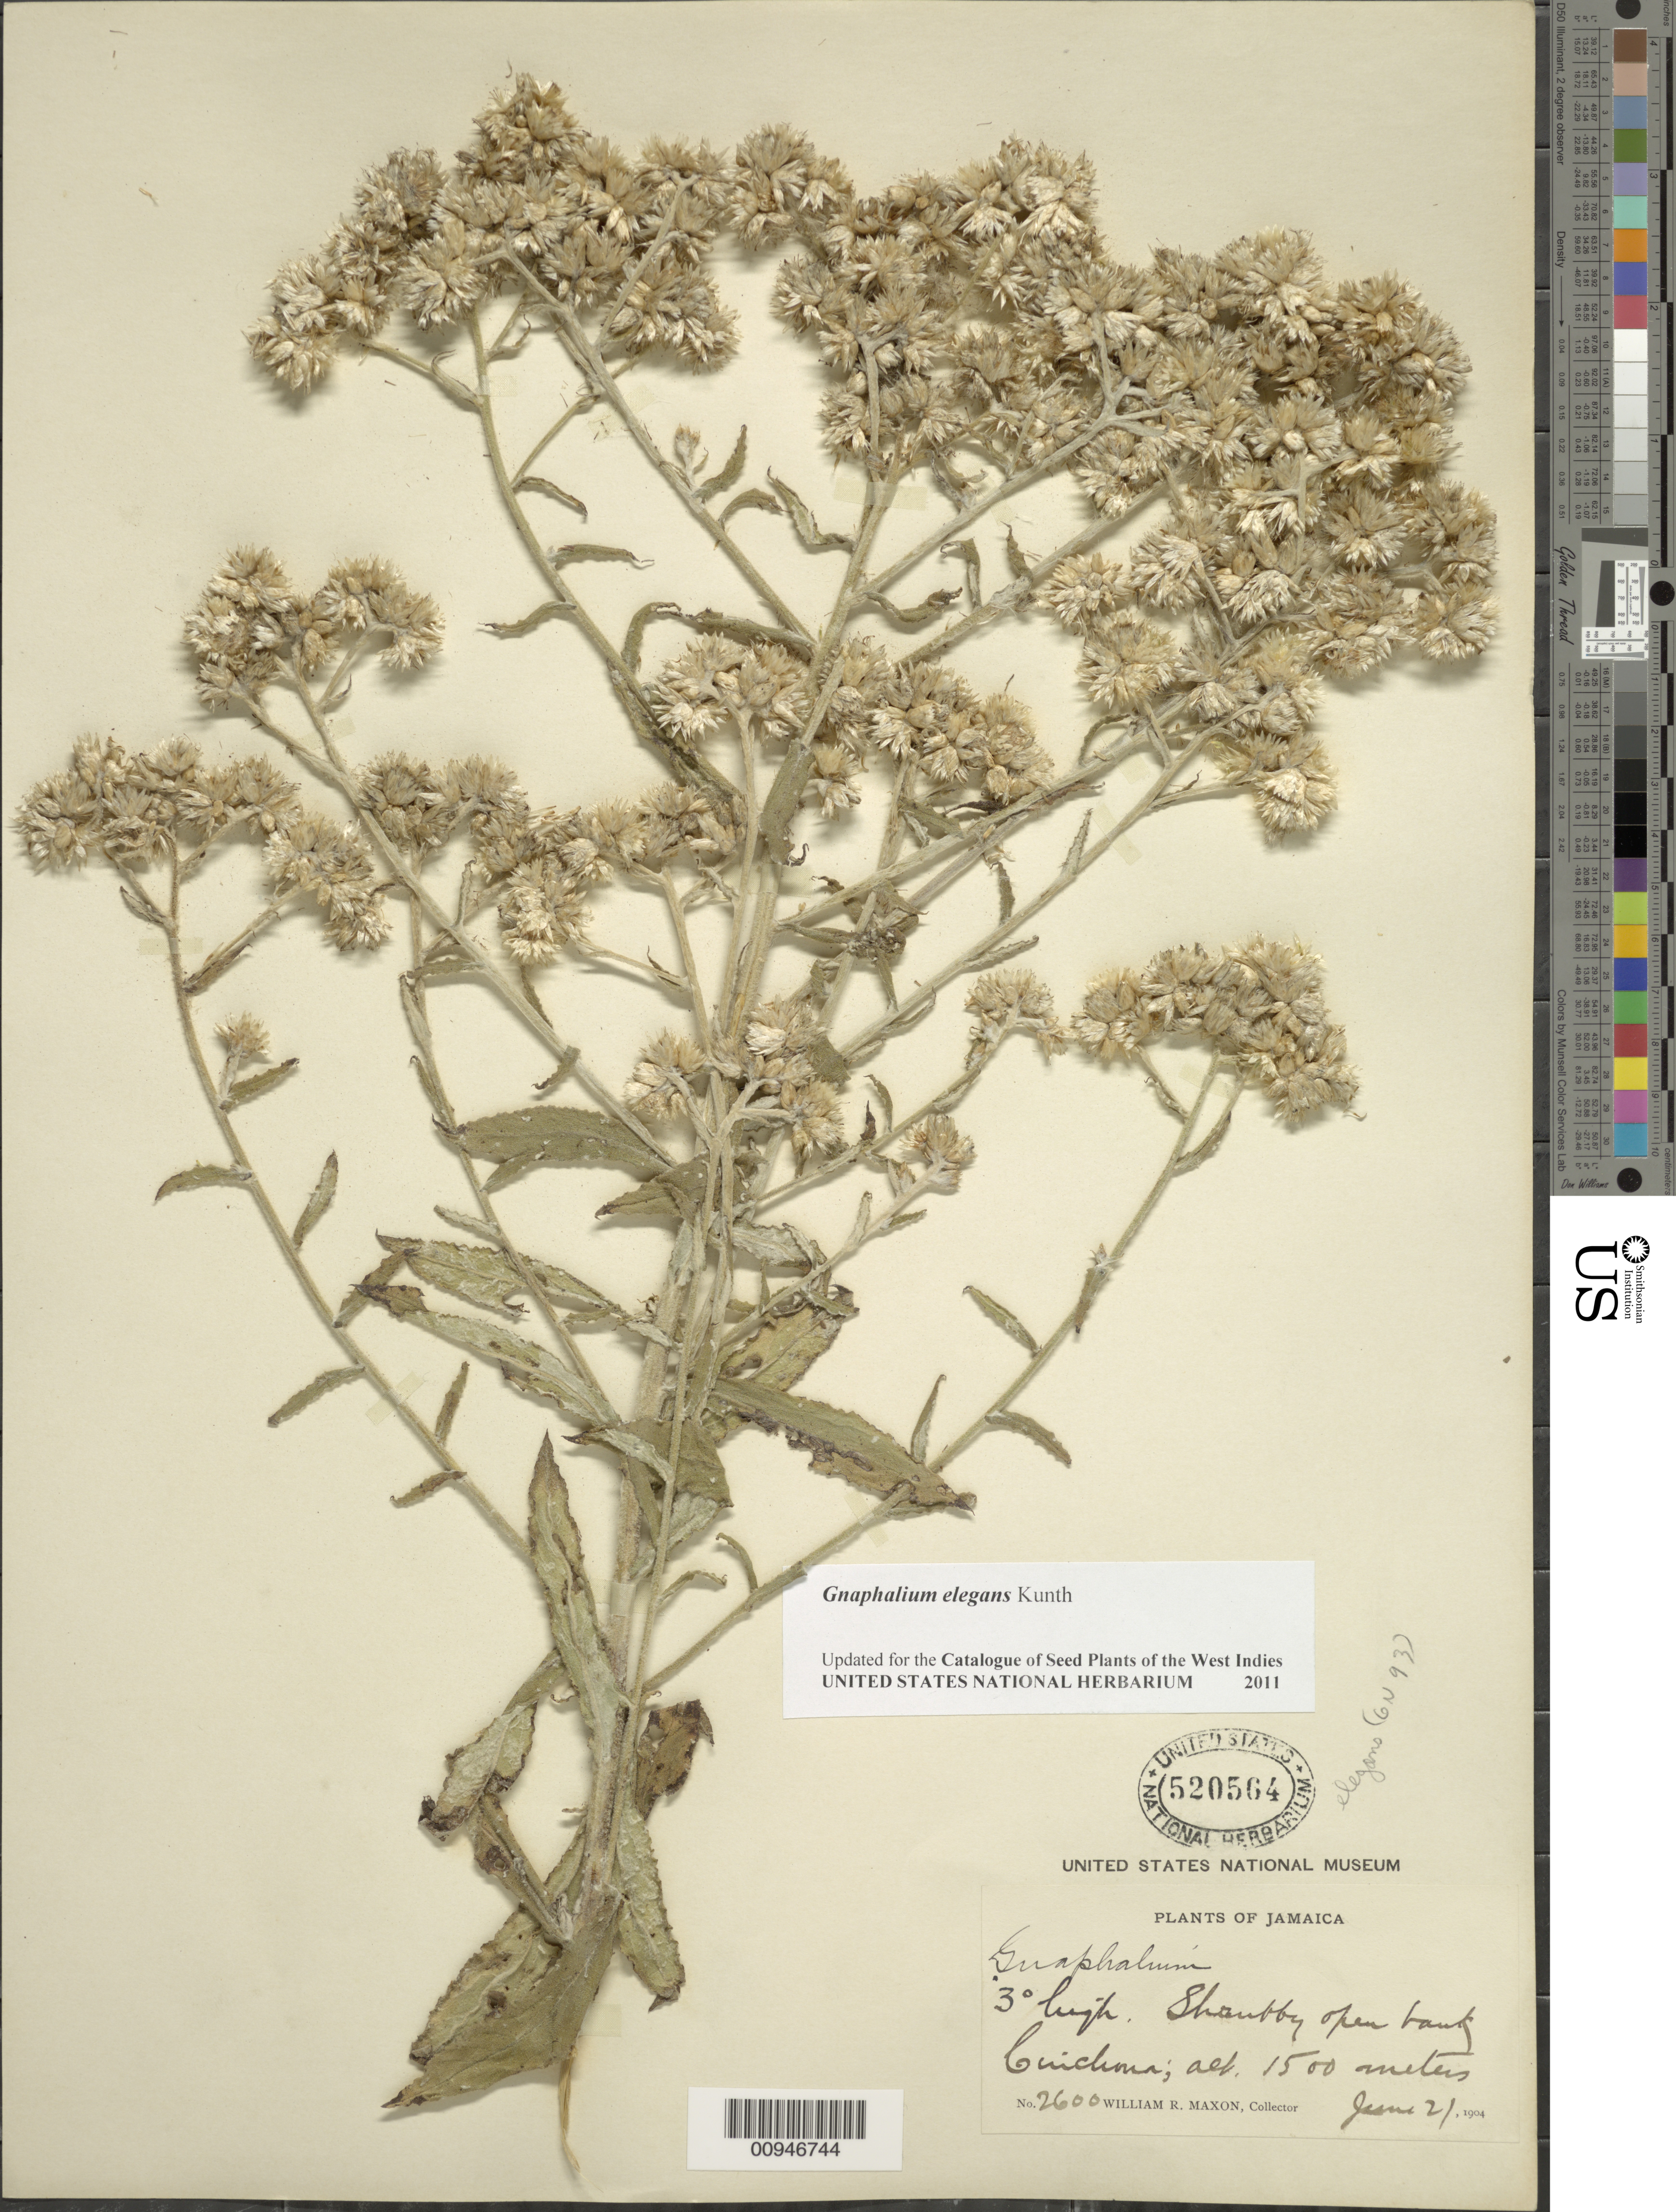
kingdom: Plantae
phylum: Tracheophyta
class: Magnoliopsida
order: Asterales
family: Asteraceae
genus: Pseudognaphalium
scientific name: Pseudognaphalium elegans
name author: (Kunth) Kartesz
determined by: Nesom, Guy L.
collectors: W. R. Maxon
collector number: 2600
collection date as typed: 21 Jun 1904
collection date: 1904-06-21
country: Jamaica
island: Jamaica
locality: Cinchona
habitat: Open bank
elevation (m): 1500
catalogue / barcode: US 520564